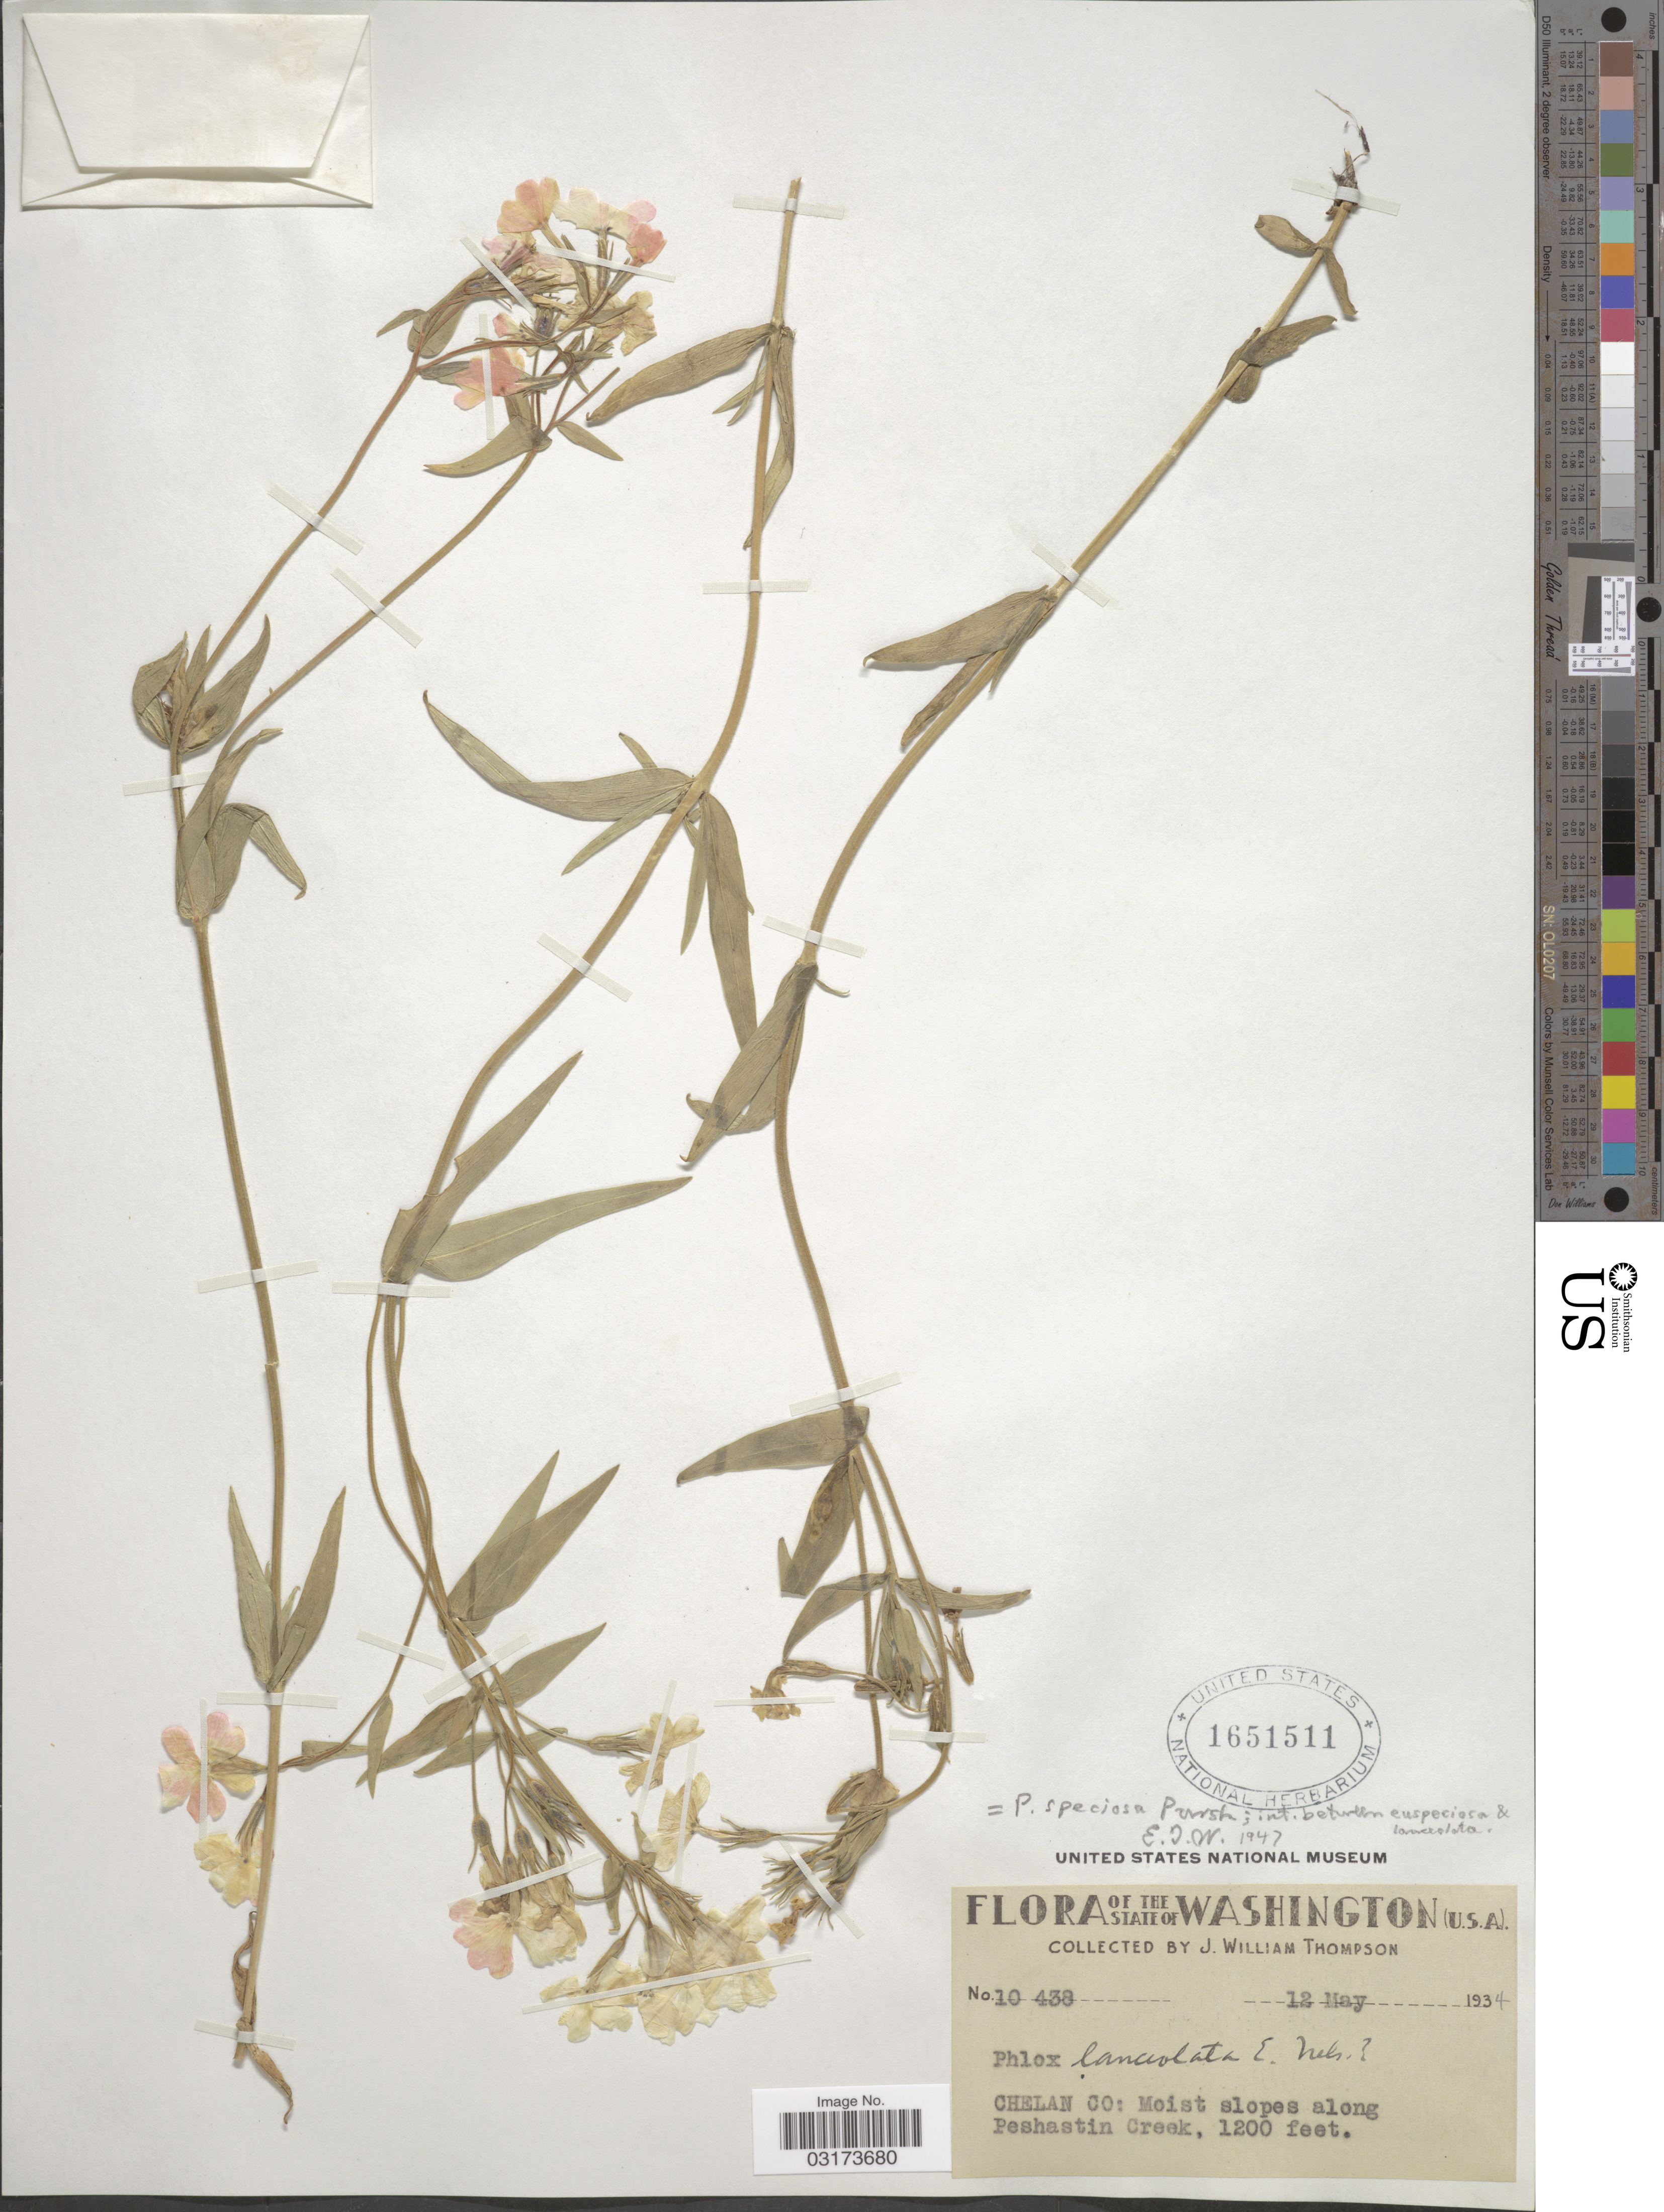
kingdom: Plantae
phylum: Tracheophyta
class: Magnoliopsida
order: Ericales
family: Polemoniaceae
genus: Phlox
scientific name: Phlox speciosa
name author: Pursh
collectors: J. W. Thompson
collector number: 10438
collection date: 1934-05-12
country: United States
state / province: Washington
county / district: Chelan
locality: Chelan Co: Moist slopes along Peshastin Creek.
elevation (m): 366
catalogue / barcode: US 1651511